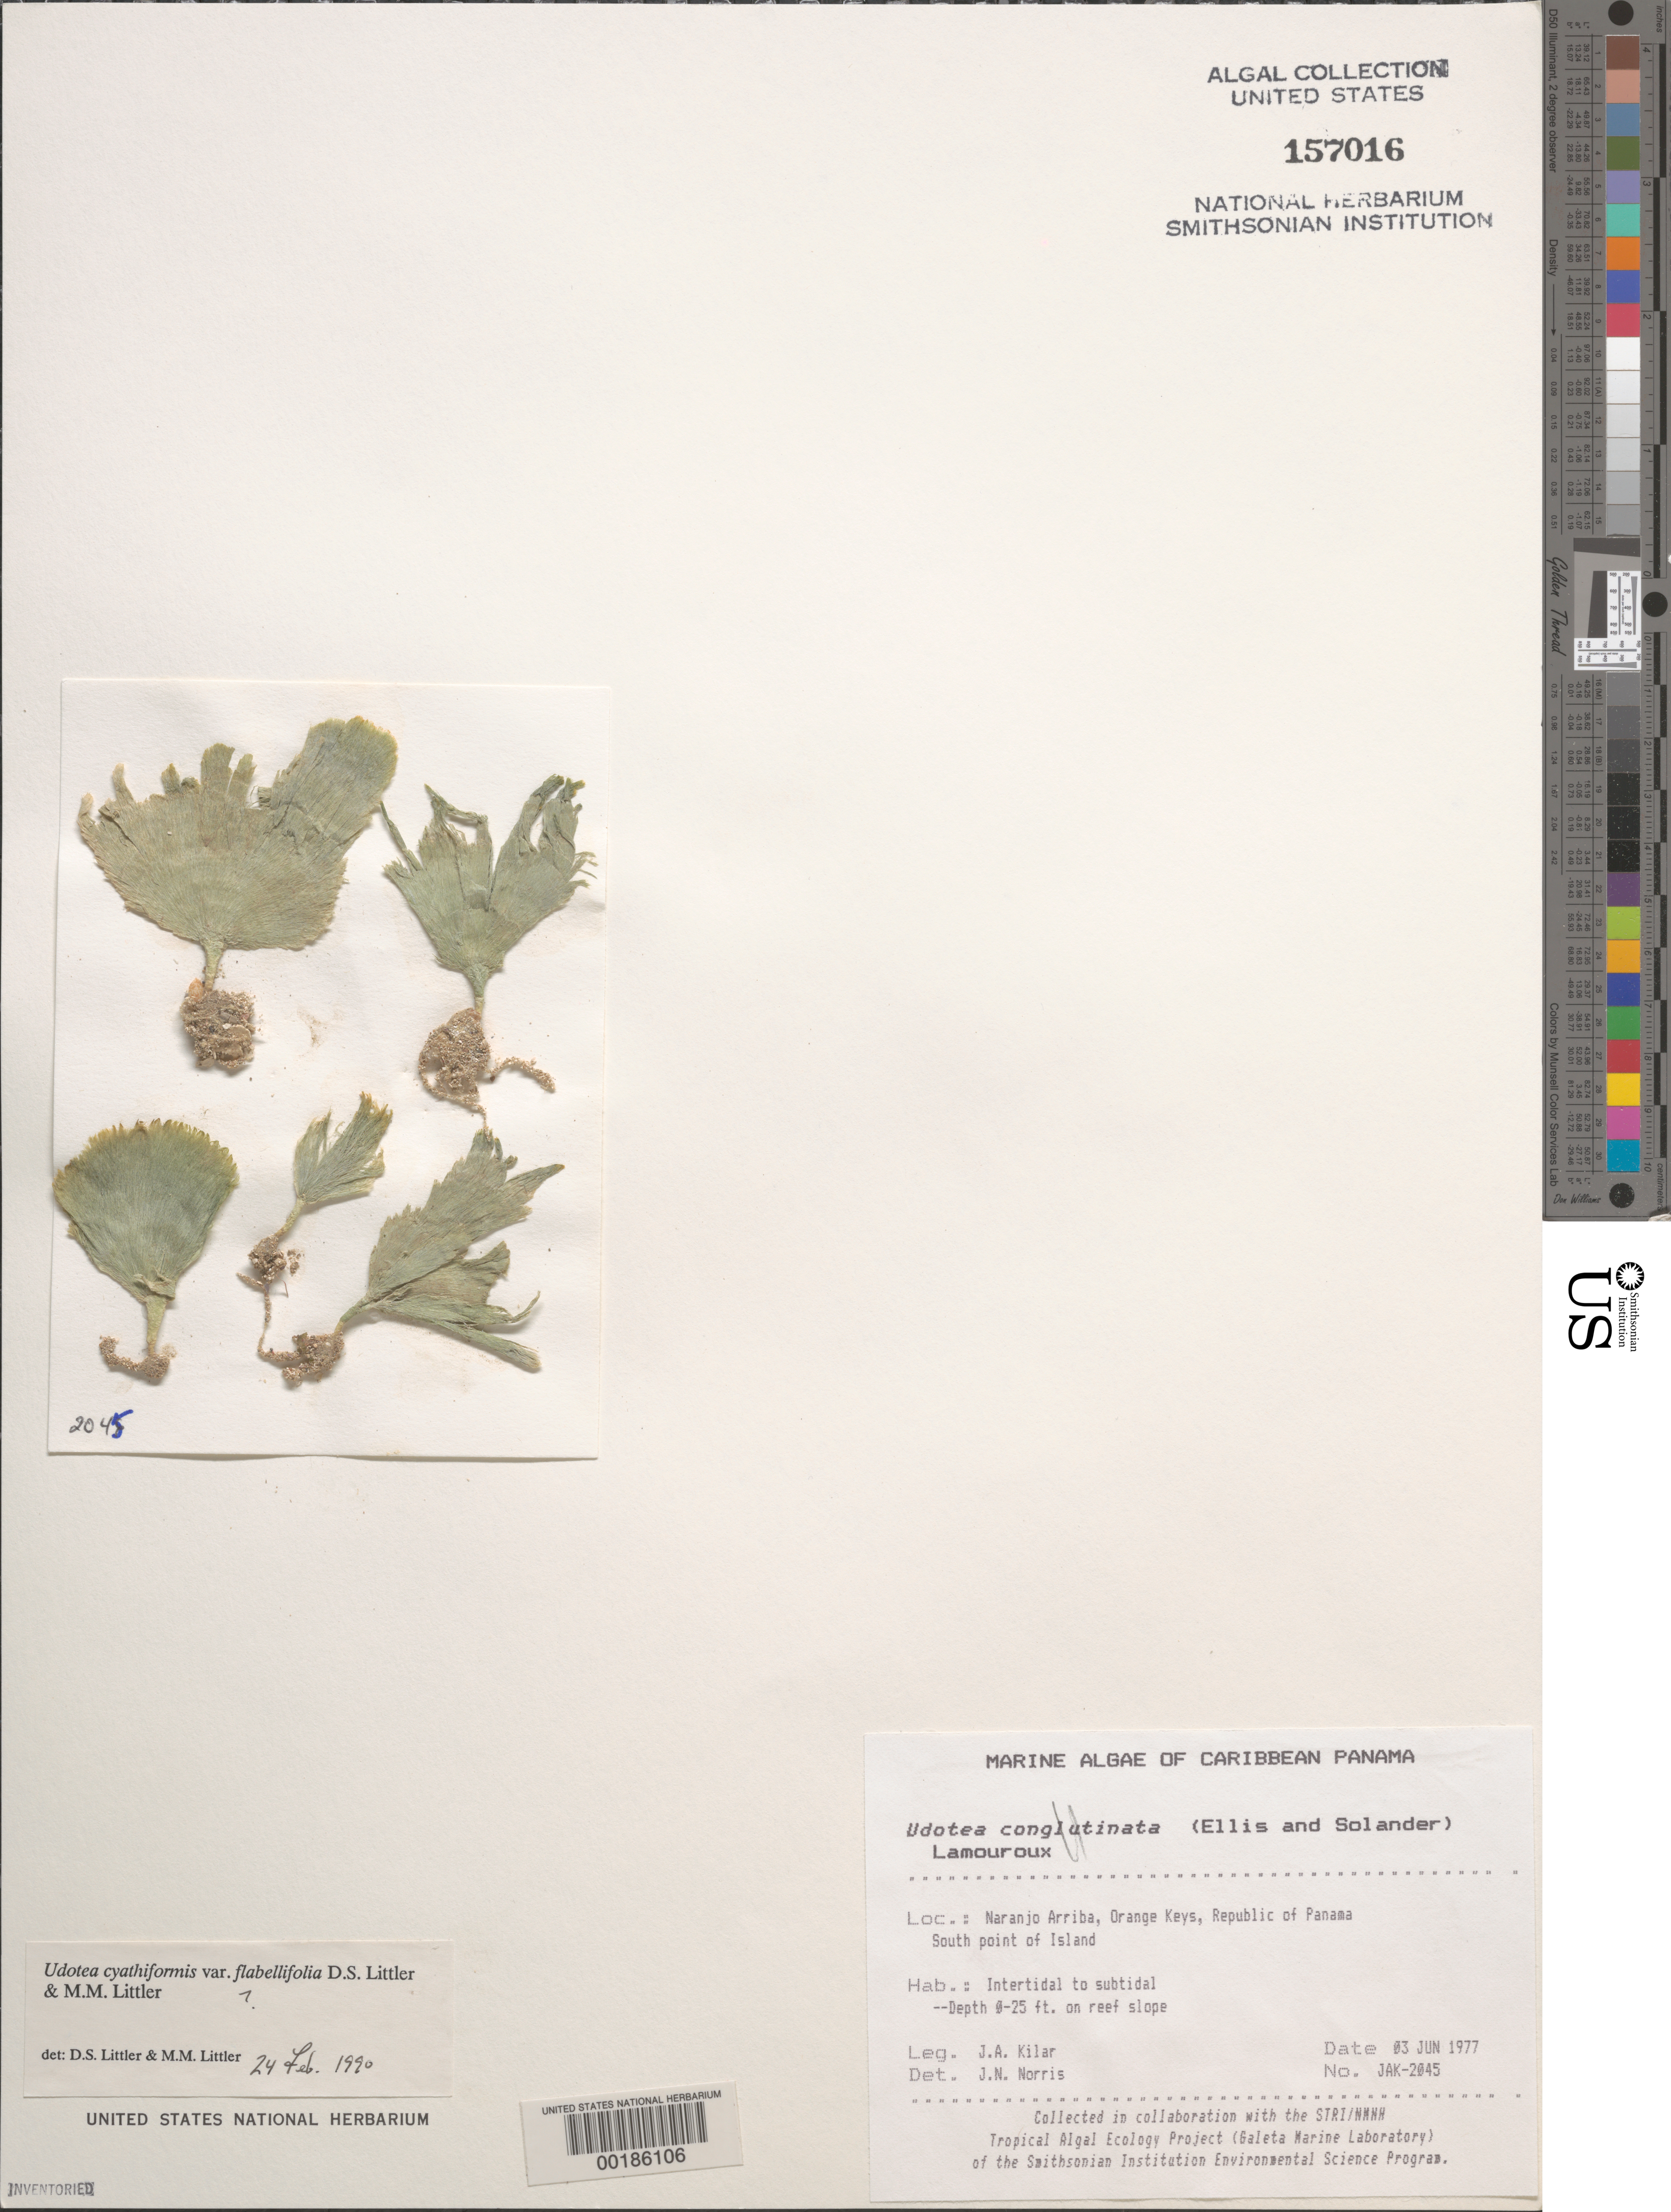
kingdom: Plantae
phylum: Chlorophyta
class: Ulvophyceae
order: Bryopsidales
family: Udoteaceae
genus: Udotea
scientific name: Udotea cyathiformis var. flabellifolia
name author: D.S. Littler & Littler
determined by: Littler, D. S.; Littler, M. M.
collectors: J. A. Kilar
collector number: JAK-2045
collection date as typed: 03 Jun 1977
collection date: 1977-06-03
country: Panama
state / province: Colón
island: Naranjo Abajo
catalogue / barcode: US 157016